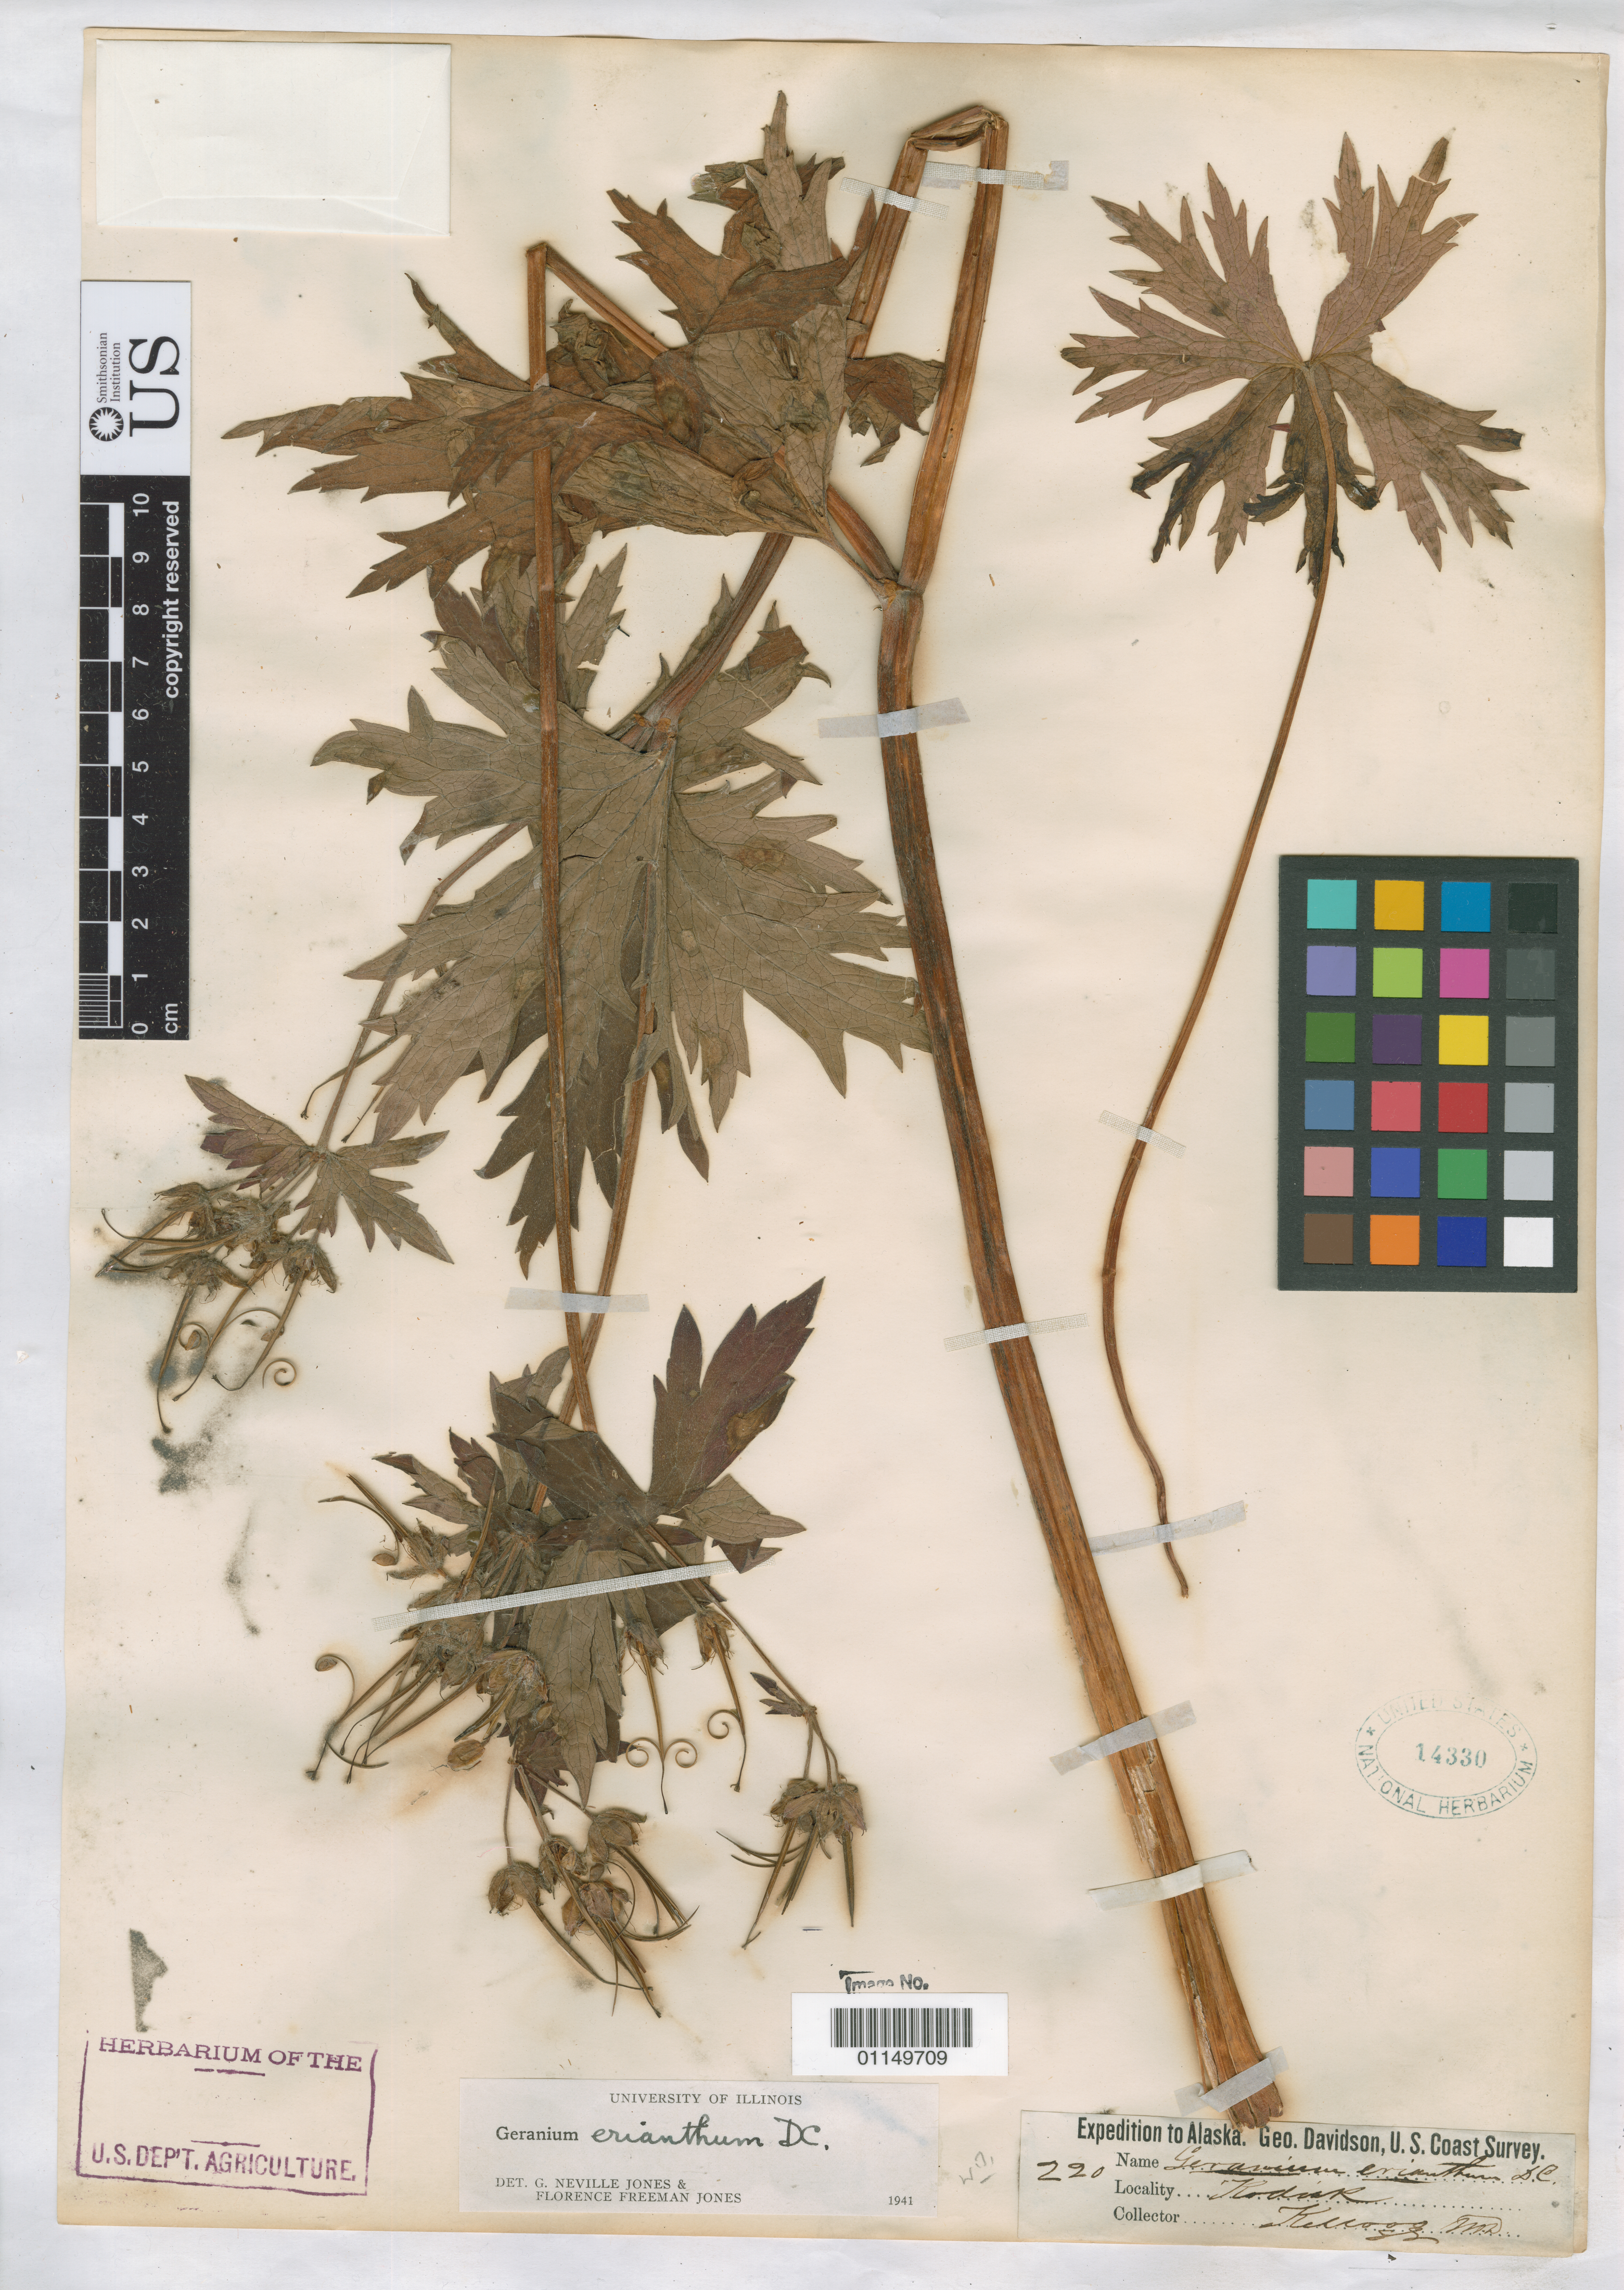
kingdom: Plantae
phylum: Tracheophyta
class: Magnoliopsida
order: Geraniales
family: Geraniaceae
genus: Geranium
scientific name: Geranium erianthum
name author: DC.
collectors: -- Kellogg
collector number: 220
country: United States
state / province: Alaska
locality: Kodiak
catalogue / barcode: US 14330